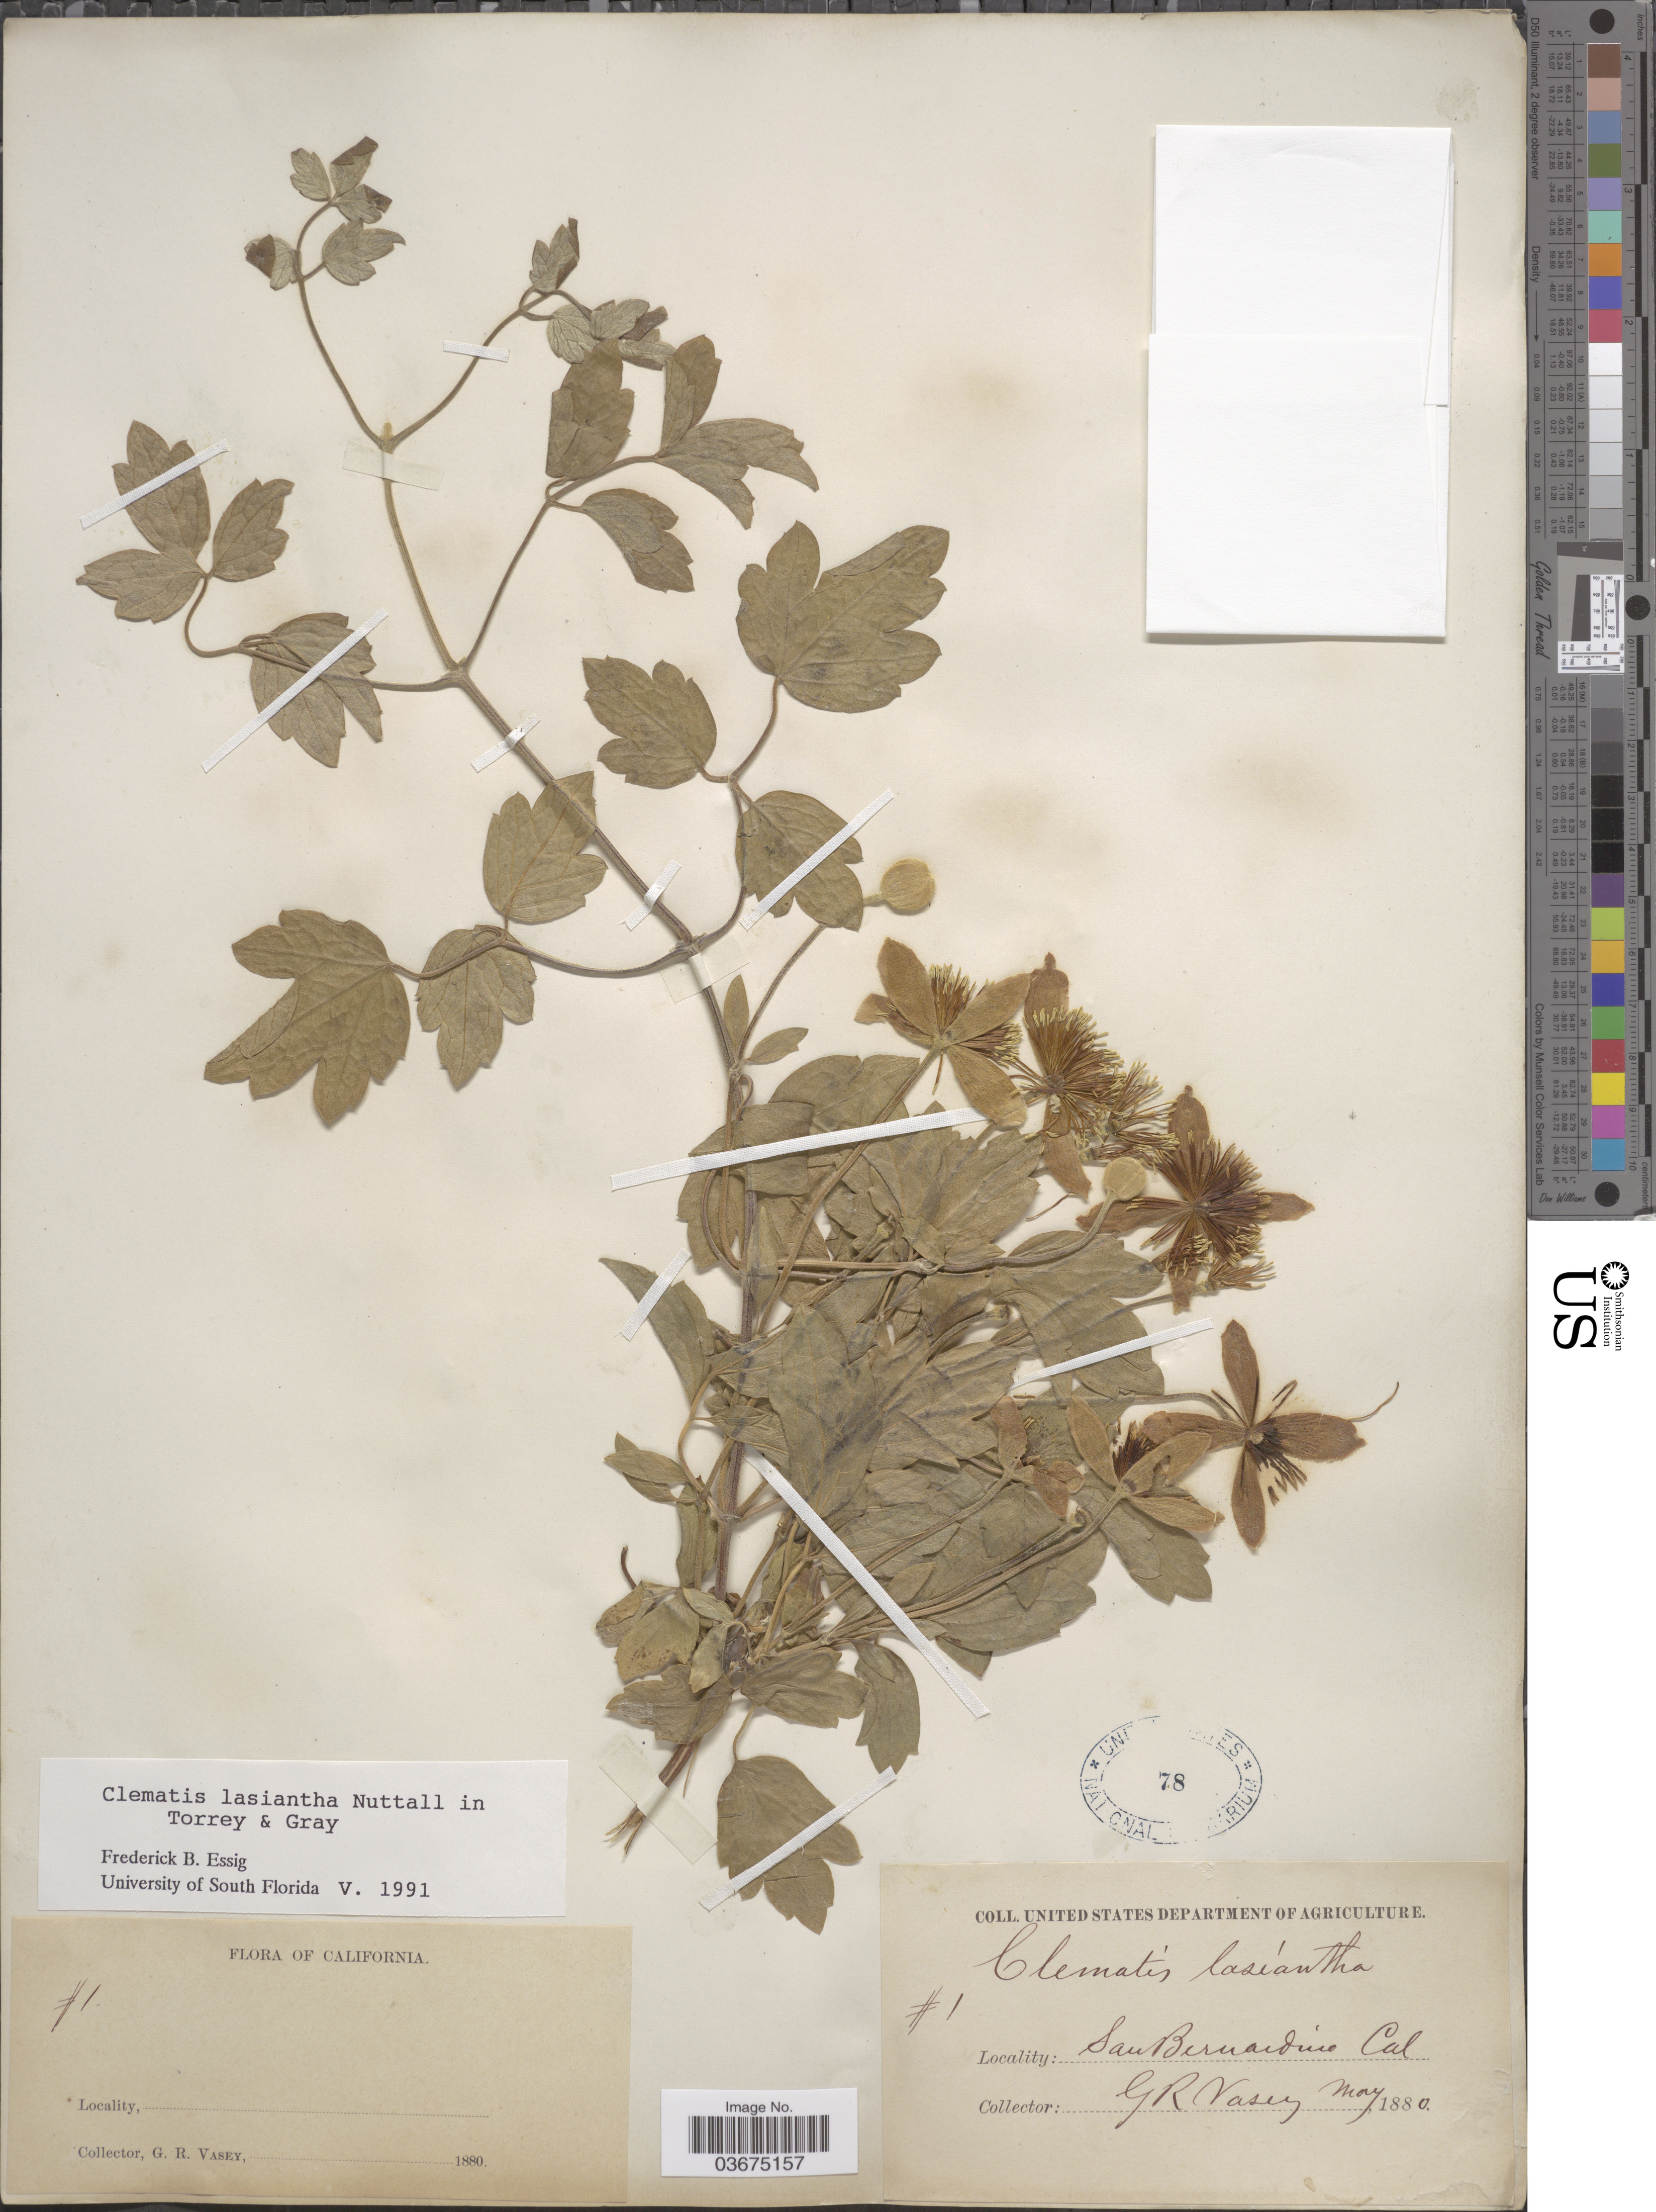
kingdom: Plantae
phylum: Tracheophyta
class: Magnoliopsida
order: Ranunculales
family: Ranunculaceae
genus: Clematis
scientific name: Clematis lasiantha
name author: Nutt.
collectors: G. R. Vasey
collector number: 1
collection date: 1880-05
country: United States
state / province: California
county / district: San Bernardino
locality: San Bernardino.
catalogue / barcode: US 78